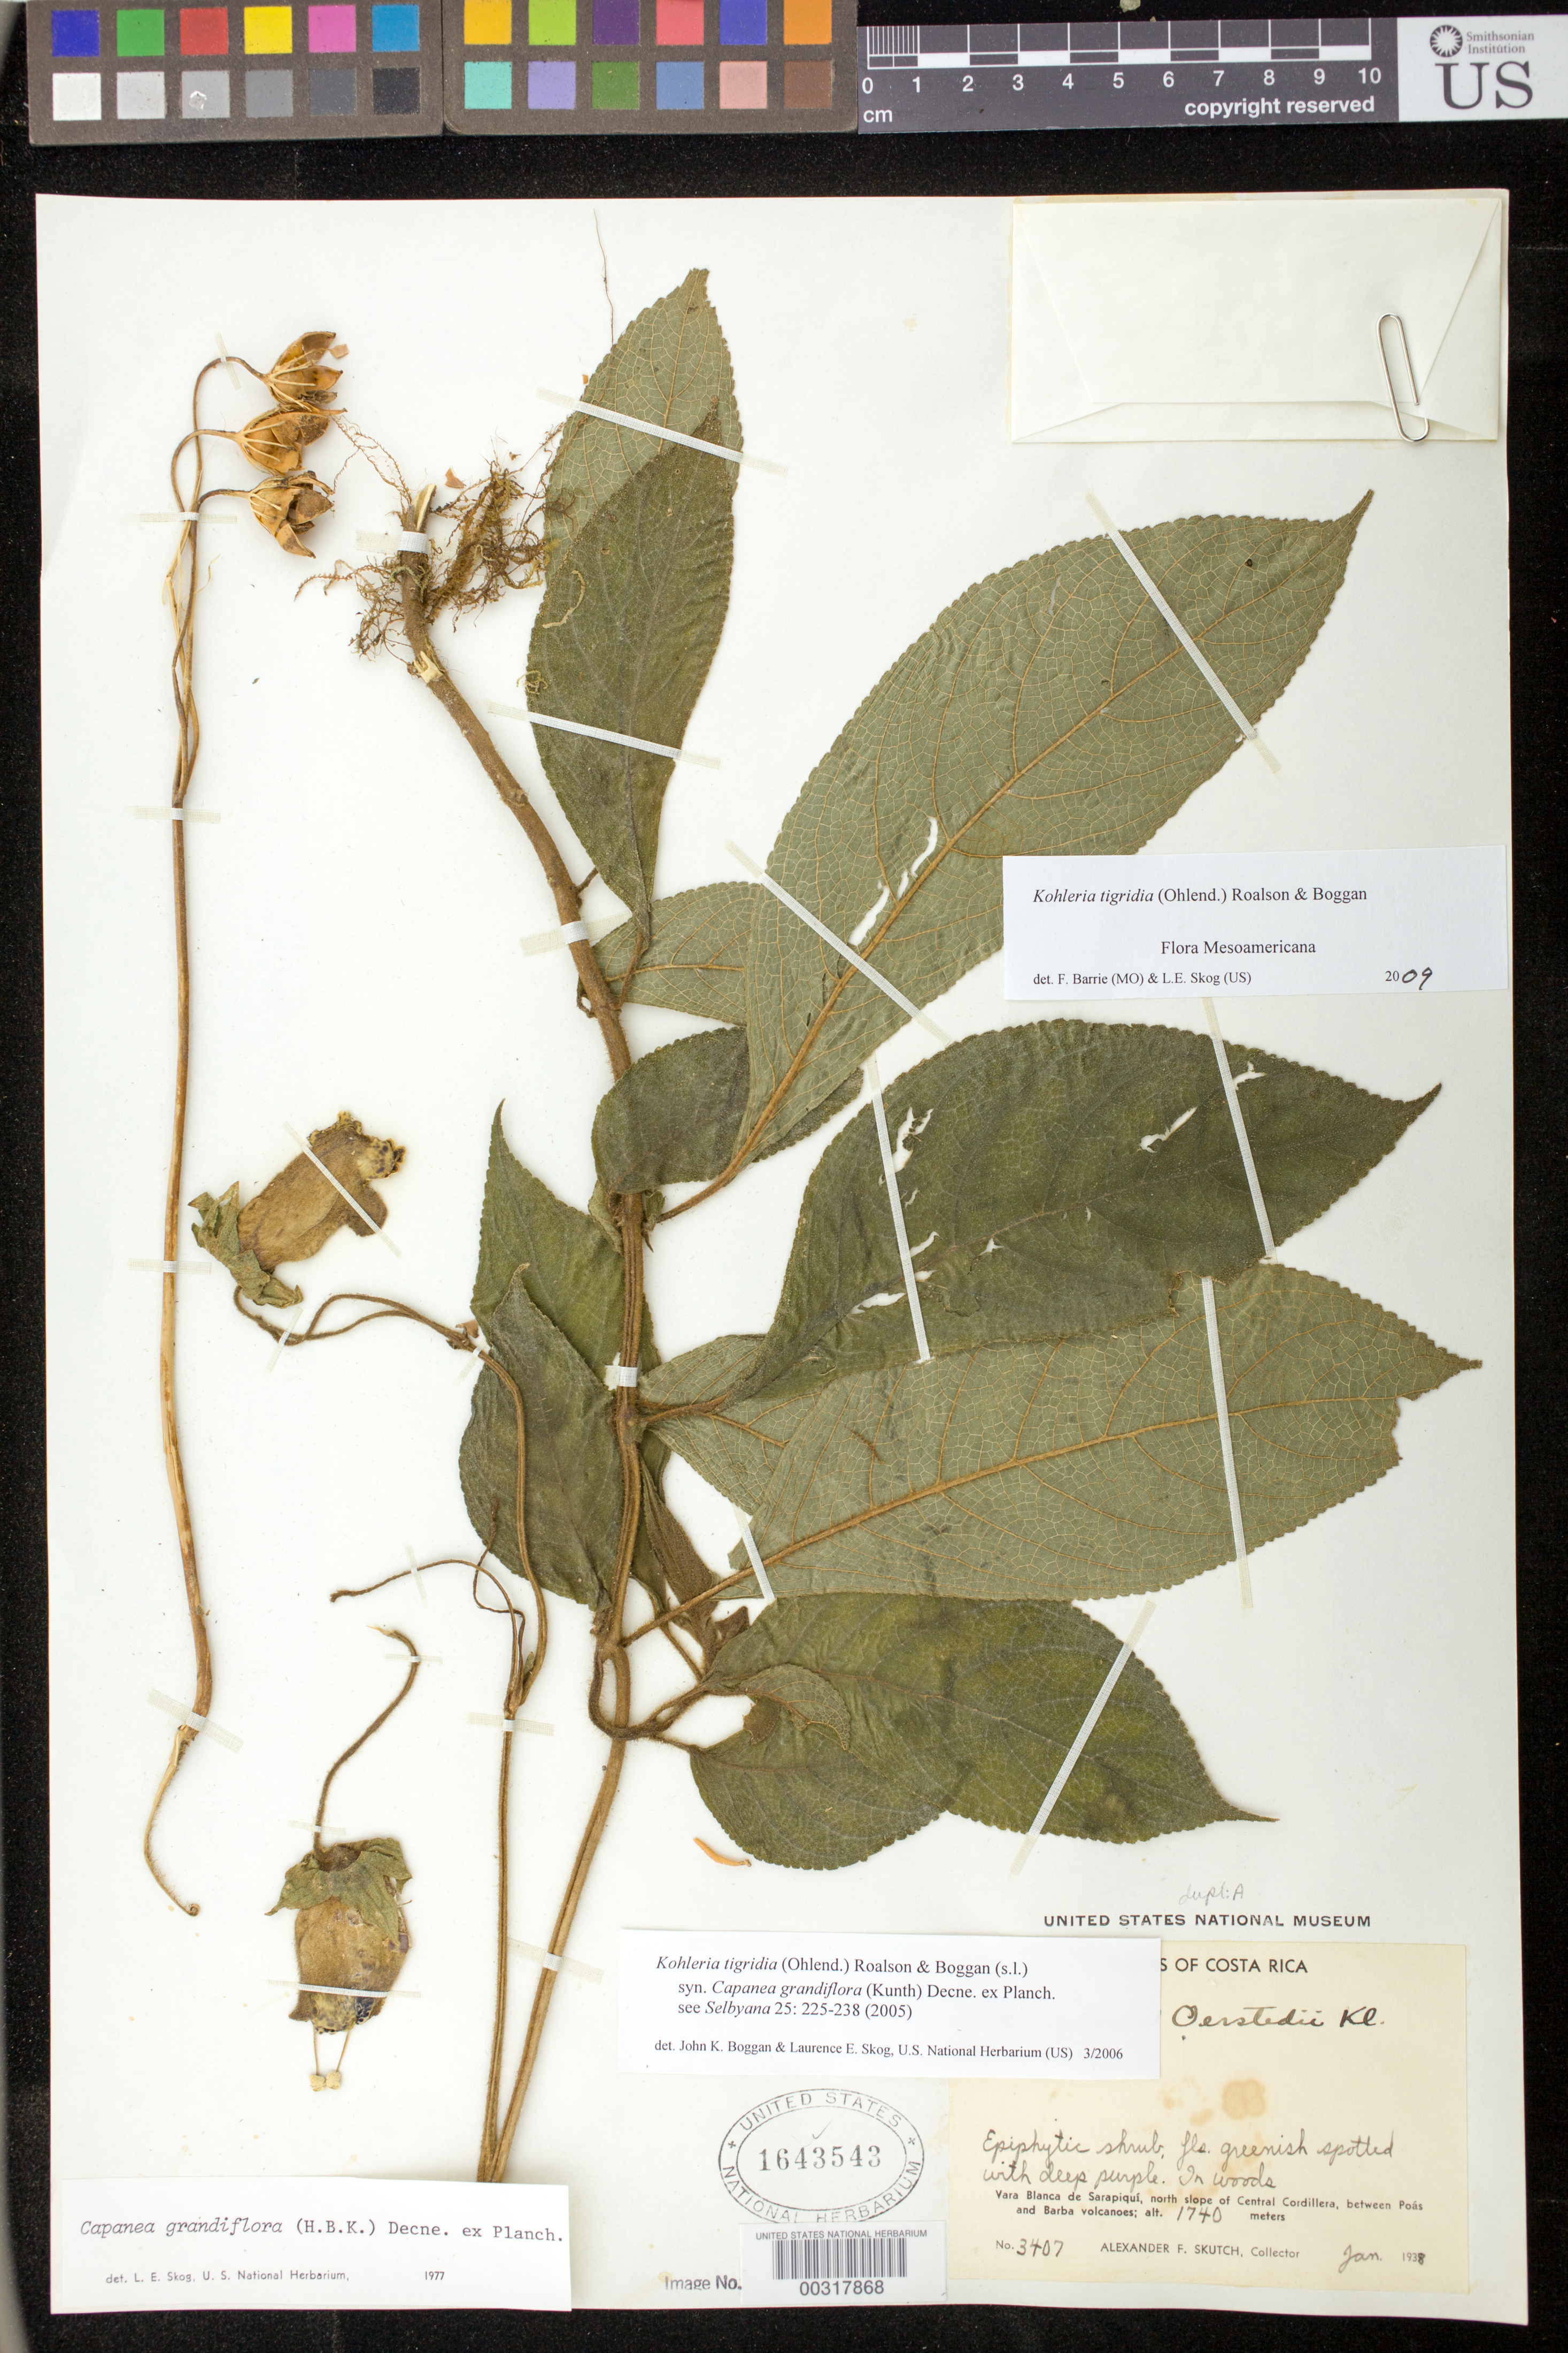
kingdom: Plantae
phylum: Tracheophyta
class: Magnoliopsida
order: Lamiales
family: Gesneriaceae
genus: Kohleria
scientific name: Kohleria tigridia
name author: (Ohlend.) Roalson & Boggan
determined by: Boggan, J. K.; Skog, L. E.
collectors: A. F. Skutch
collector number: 3407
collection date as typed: Jan 1938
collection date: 1938-01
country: Costa Rica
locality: Vara Blanca de Sarapiqui, north slope of Central Cordillera, between Poas and Barba volcanoes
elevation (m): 1740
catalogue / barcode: US 1643543